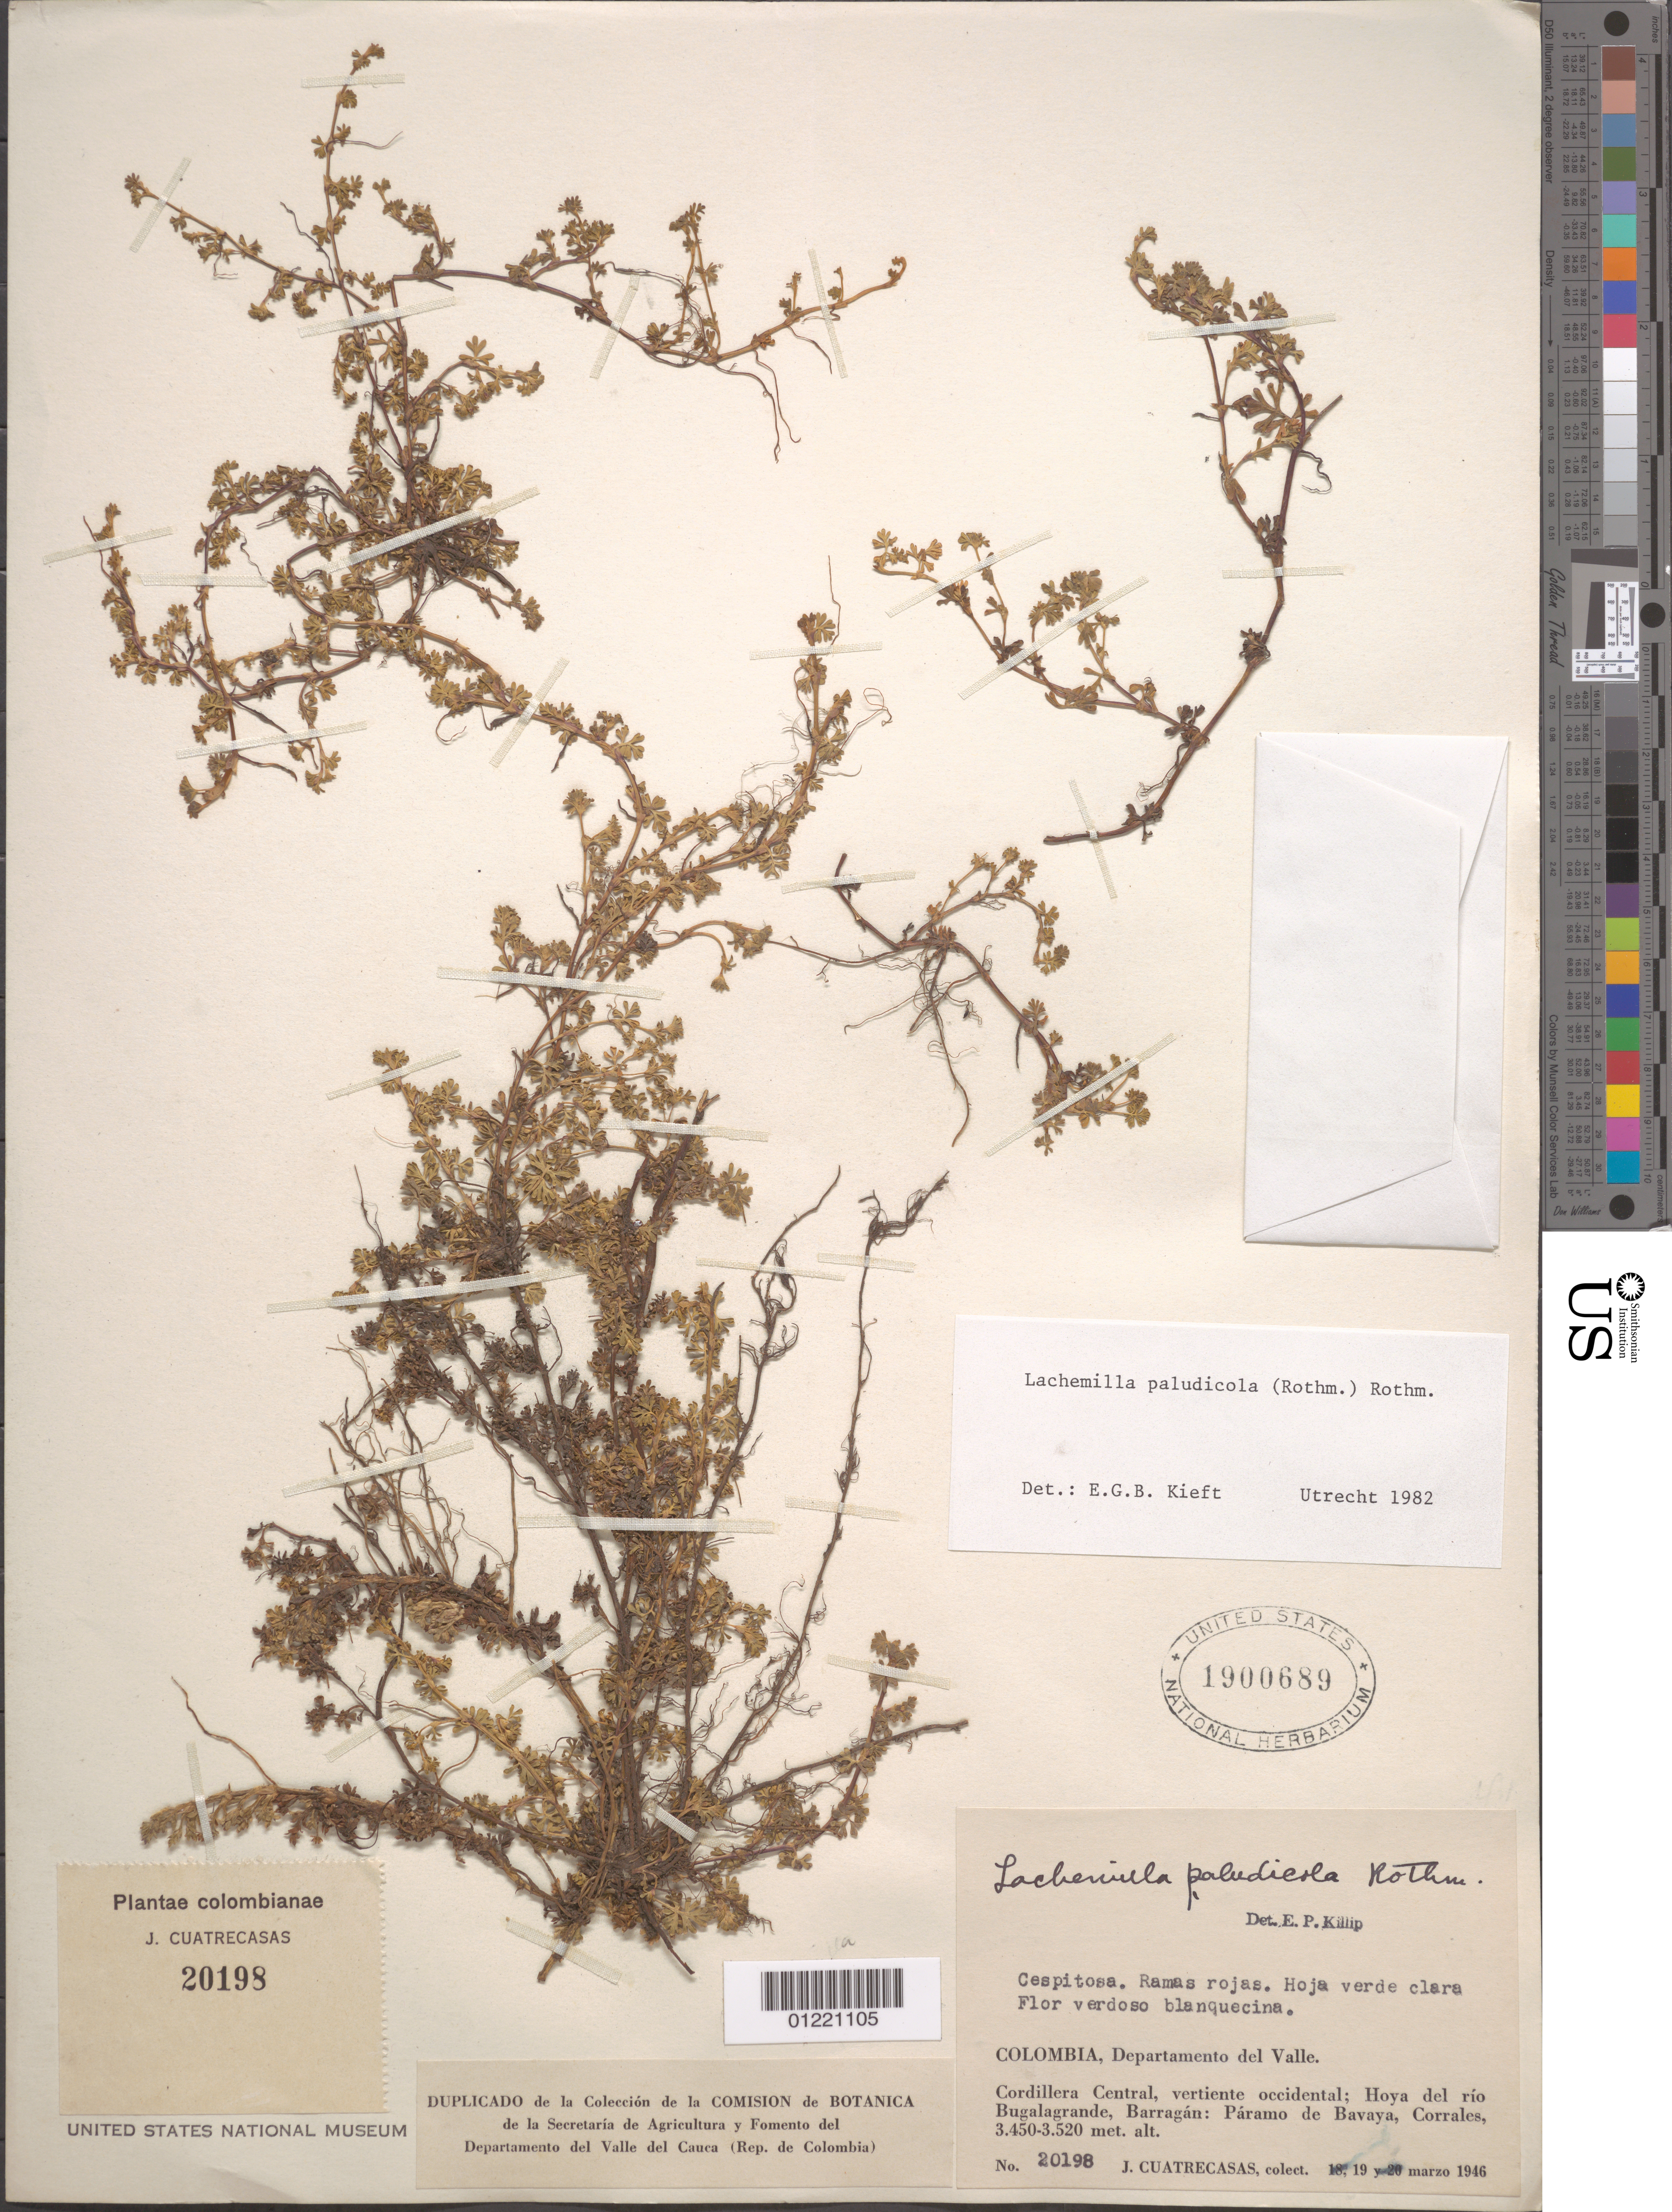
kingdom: Plantae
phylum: Tracheophyta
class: Magnoliopsida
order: Rosales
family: Rosaceae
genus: Lachemilla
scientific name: Lachemilla paludicola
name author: (Rothm.) Rothm.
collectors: J. Cuatrecasas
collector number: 20198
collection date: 1946-03-19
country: Colombia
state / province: Valle del Cauca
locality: Cordillera Central, vertiente occidental; Hoya del río Bugalagrande, Brarragán: Páramo de Bavaya, Corrales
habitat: corrales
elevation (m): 3450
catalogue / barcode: US 1900689